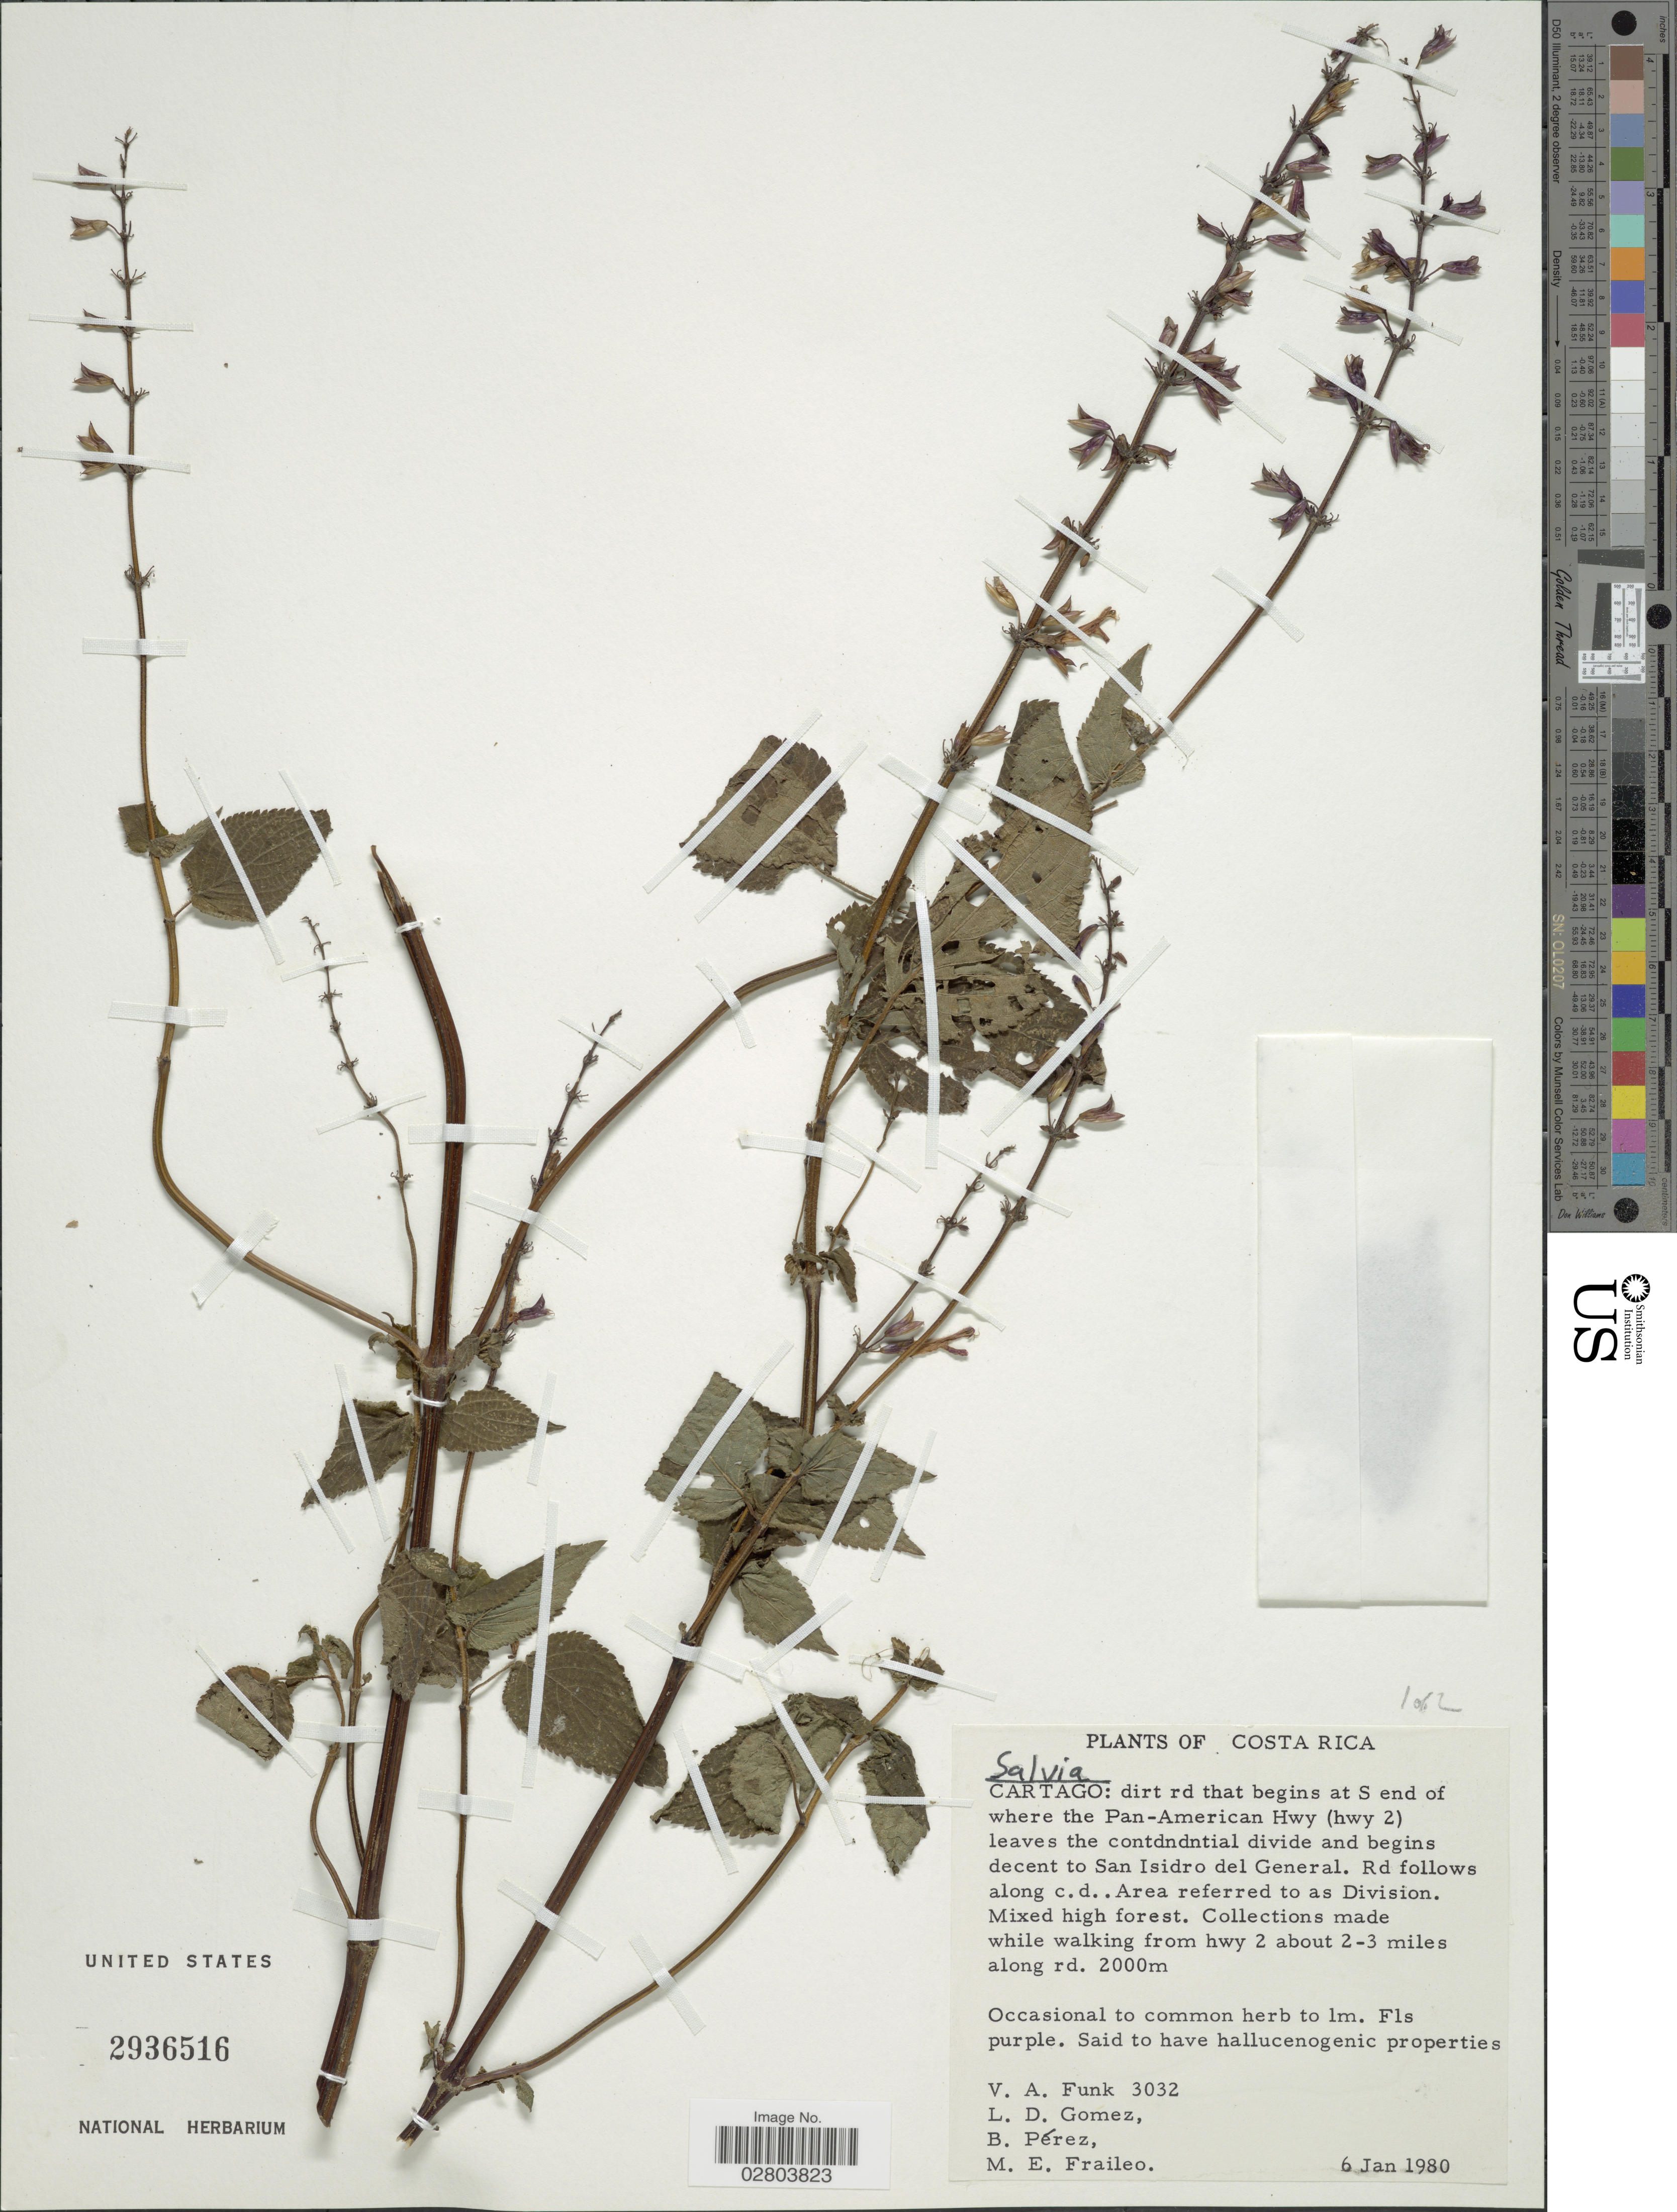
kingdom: Plantae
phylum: Tracheophyta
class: Magnoliopsida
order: Lamiales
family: Lamiaceae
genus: Salvia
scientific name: Salvia sp.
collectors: V. Funk, L. Gomez, B. Pérez & M. Fraileo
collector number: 3032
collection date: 1980-01-06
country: Costa Rica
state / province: Cartago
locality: Cartago: dirt rd that begins at S end of where the Pan-American Hwy (hwy 2) leaves the contdndntial divide and begins decent to San Isidro del General. Rd follows along c.d. Area referred to as Division. Collections made while walking from hwy 2 about 2-3 miles along rd.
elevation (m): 2000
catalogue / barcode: US 2936516